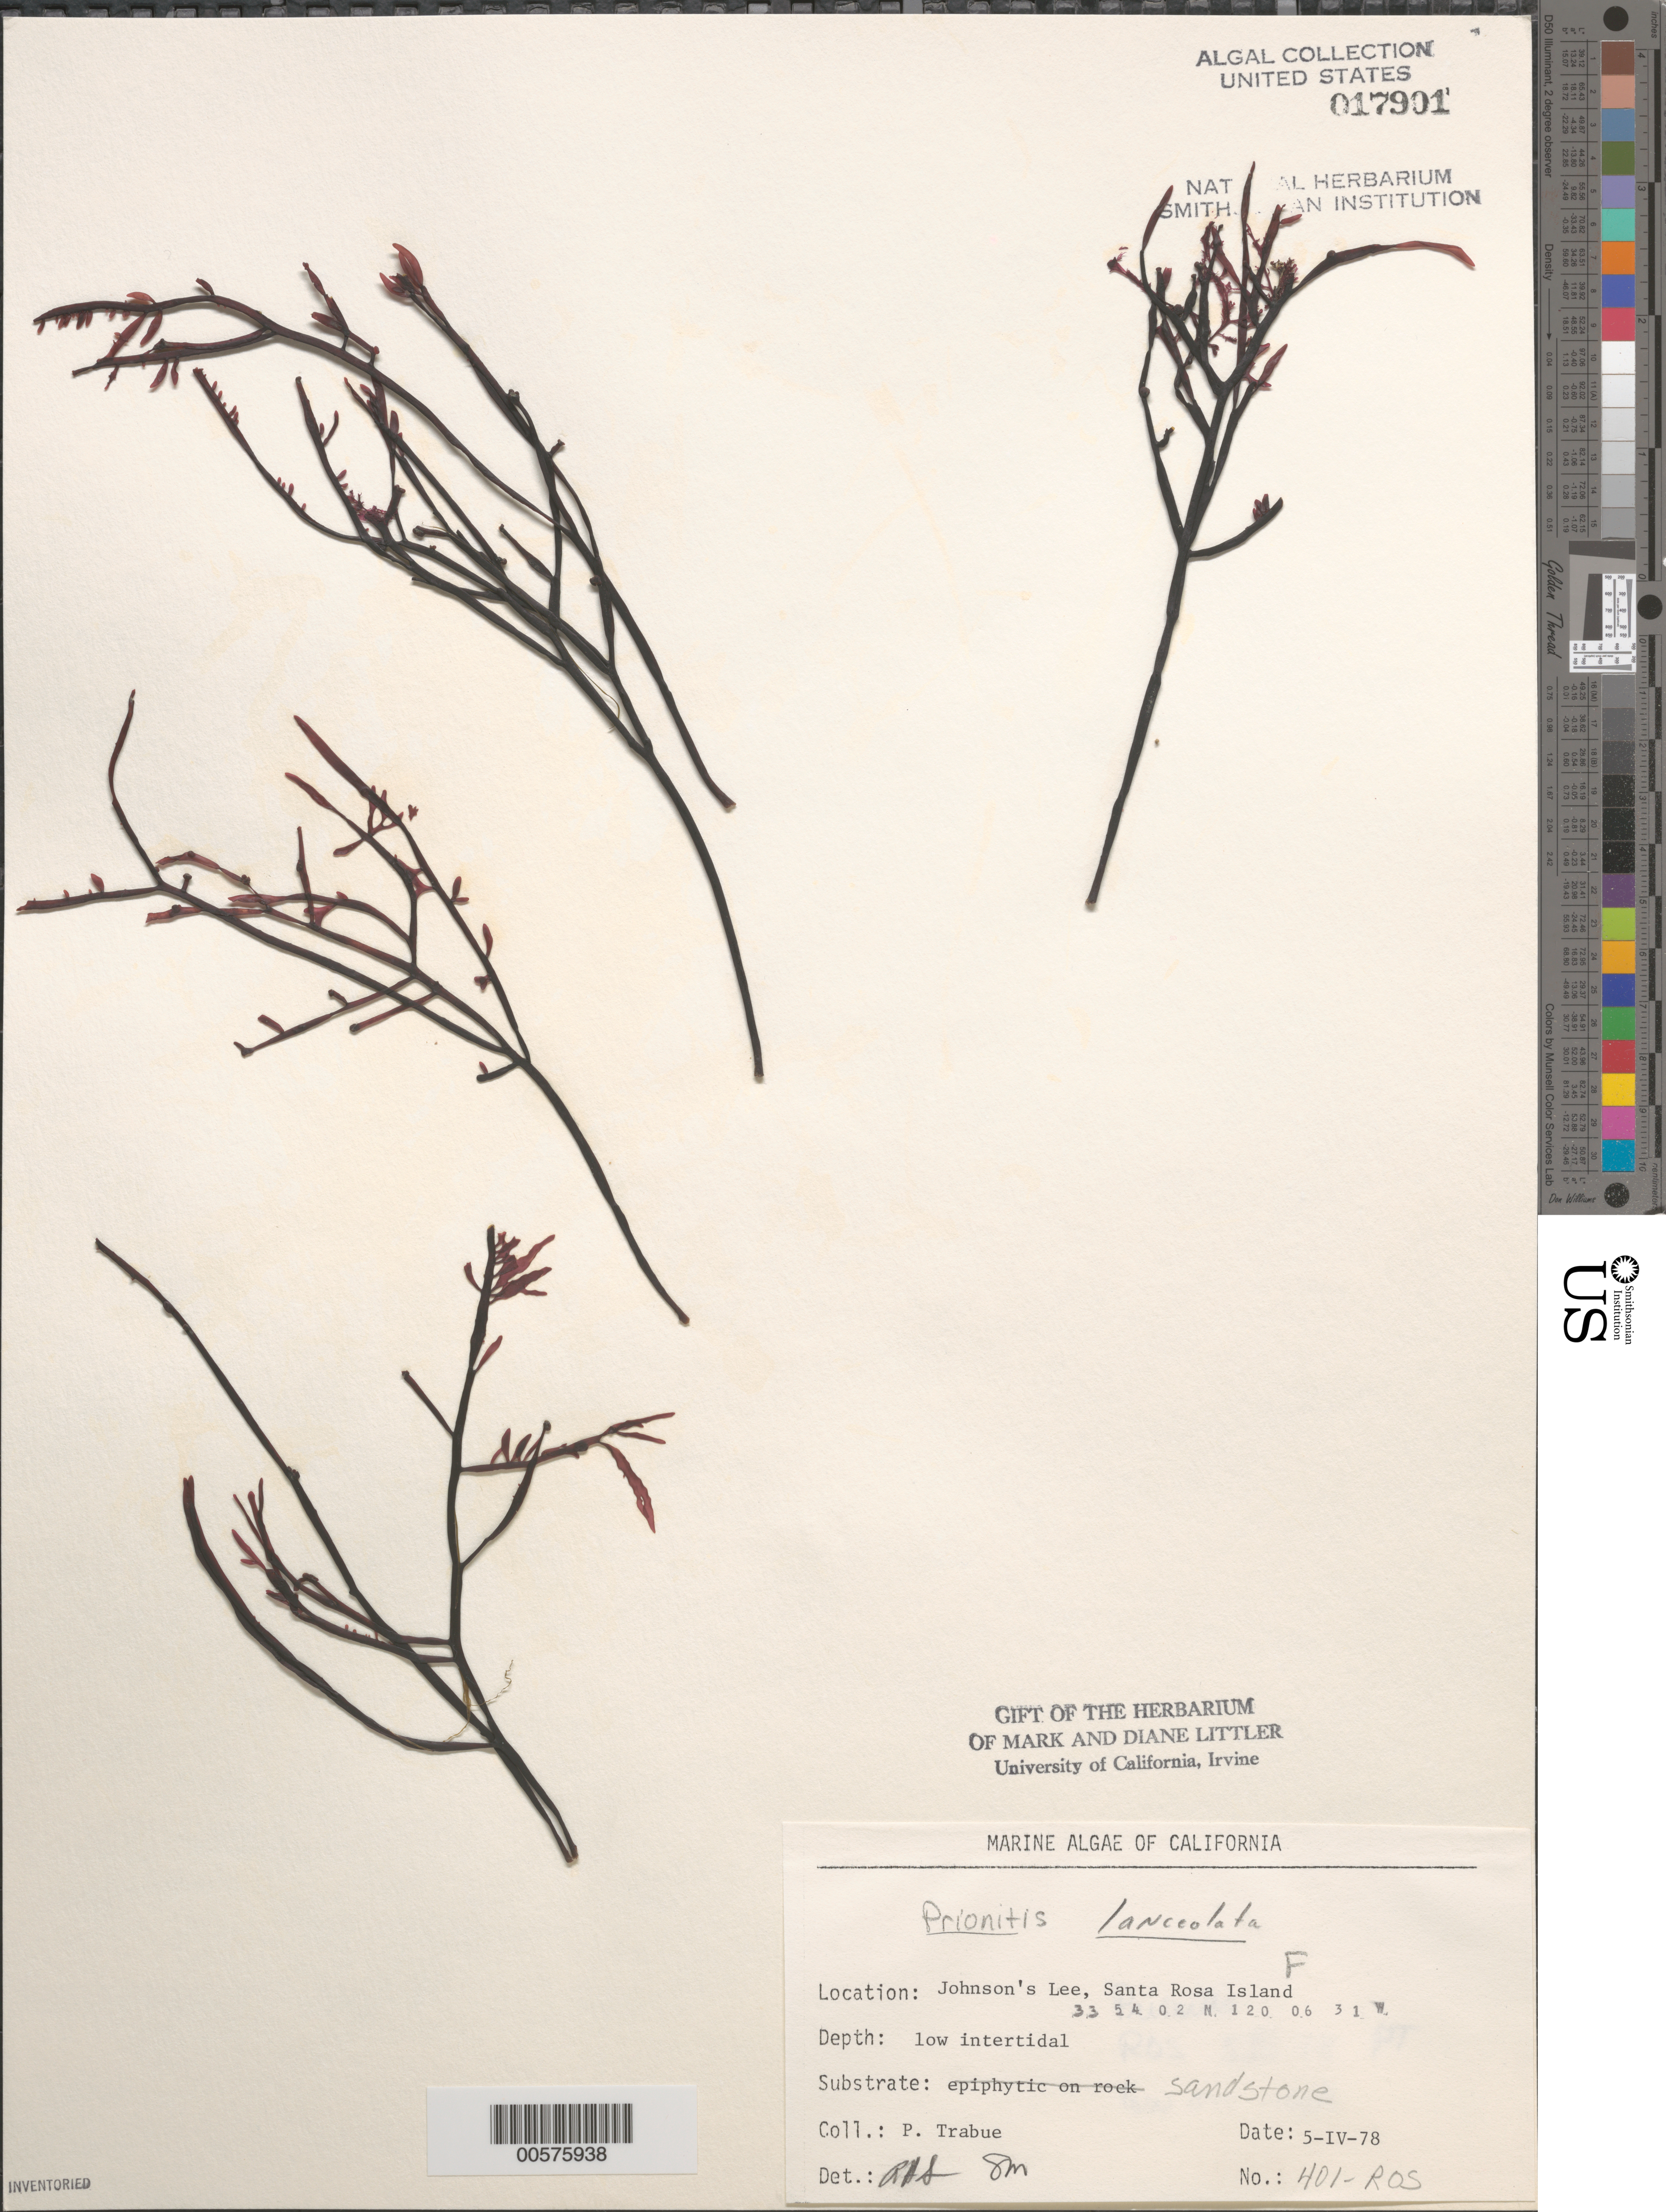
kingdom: Plantae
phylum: Rhodophyta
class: Florideophyceae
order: Cryptonemiales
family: Cryptonemiaceae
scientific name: Prionitis lanceolata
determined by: Sims, Robert H.; Murray, S. N.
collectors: P. J. Trabue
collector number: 401-ros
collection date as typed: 05 Apr 1978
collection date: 1978-04-05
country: United States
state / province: California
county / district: Santa Barbara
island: Santa Rosa Island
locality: Johnson's Lee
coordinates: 33 54 02 N, 120 06 31 W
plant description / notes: BLM-SOCALBIGHT Rocky Intertidal Survey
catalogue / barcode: US 17901